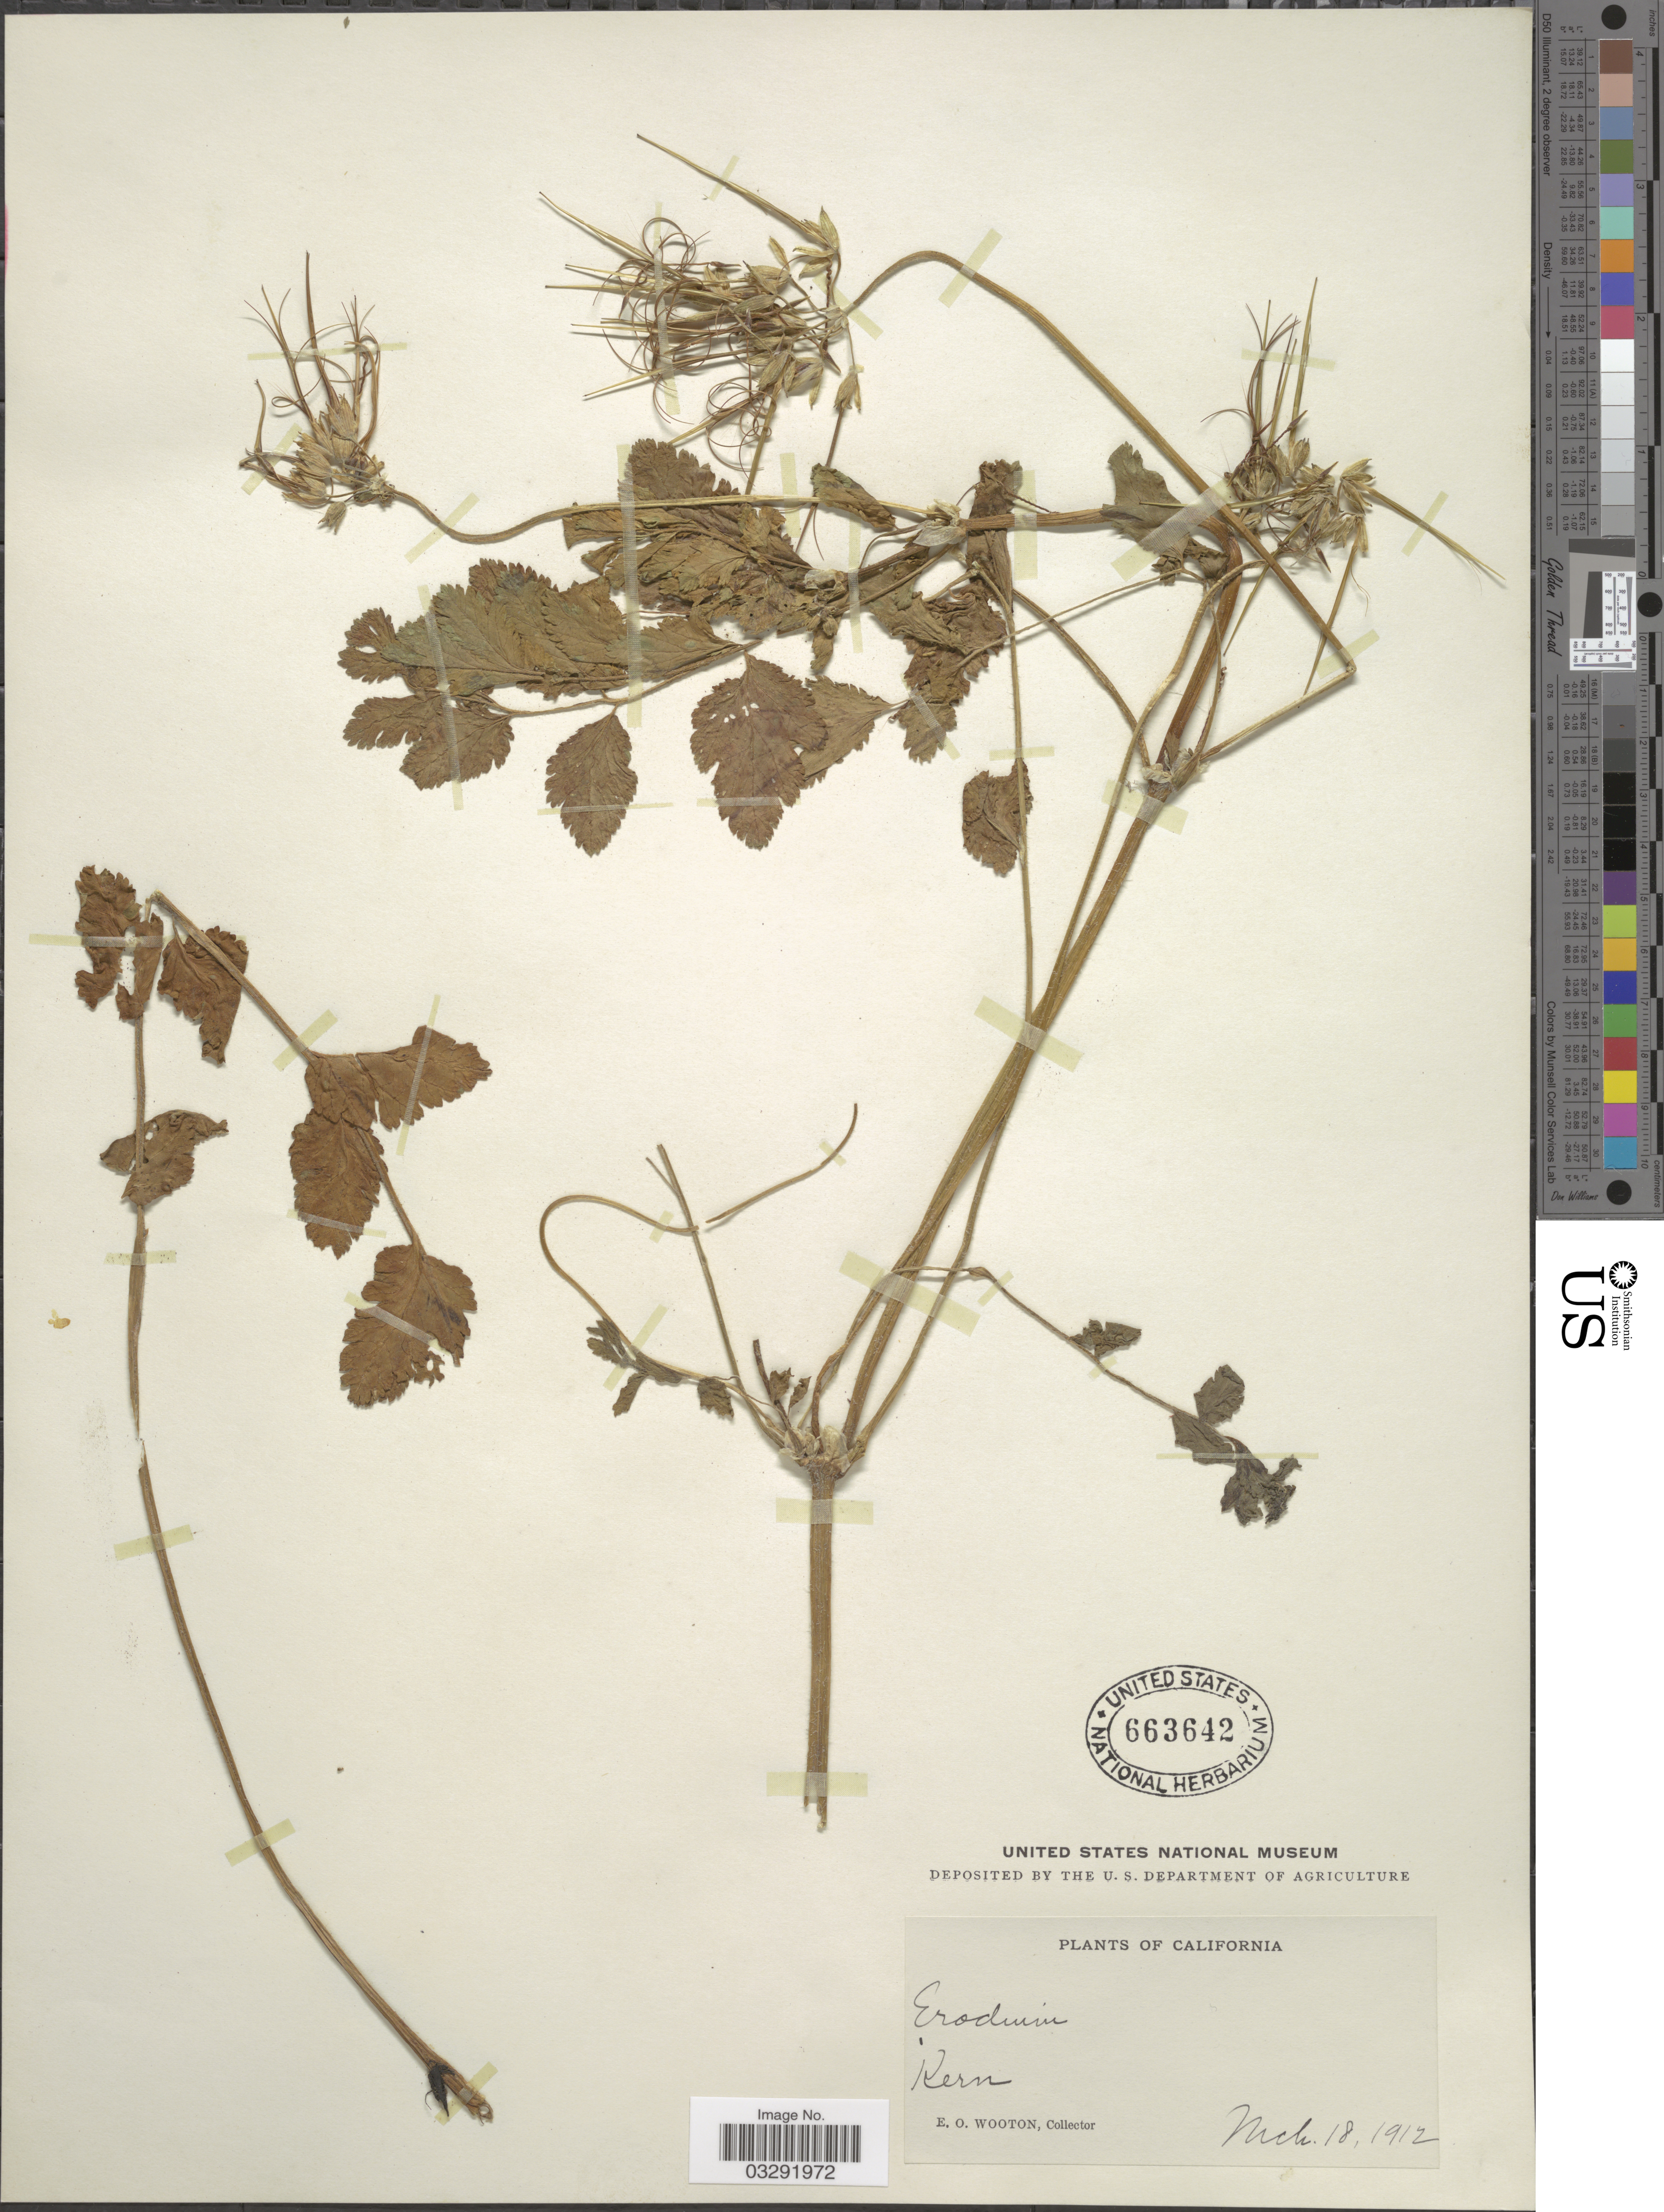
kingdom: Plantae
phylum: Tracheophyta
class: Magnoliopsida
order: Geraniales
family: Geraniaceae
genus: Erodium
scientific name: Erodium moschatum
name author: (L.) L'Hér. ex Aiton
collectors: E. O. Wooton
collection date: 1912-03-18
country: United States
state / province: California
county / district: Kern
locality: Kern.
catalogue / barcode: US 663642